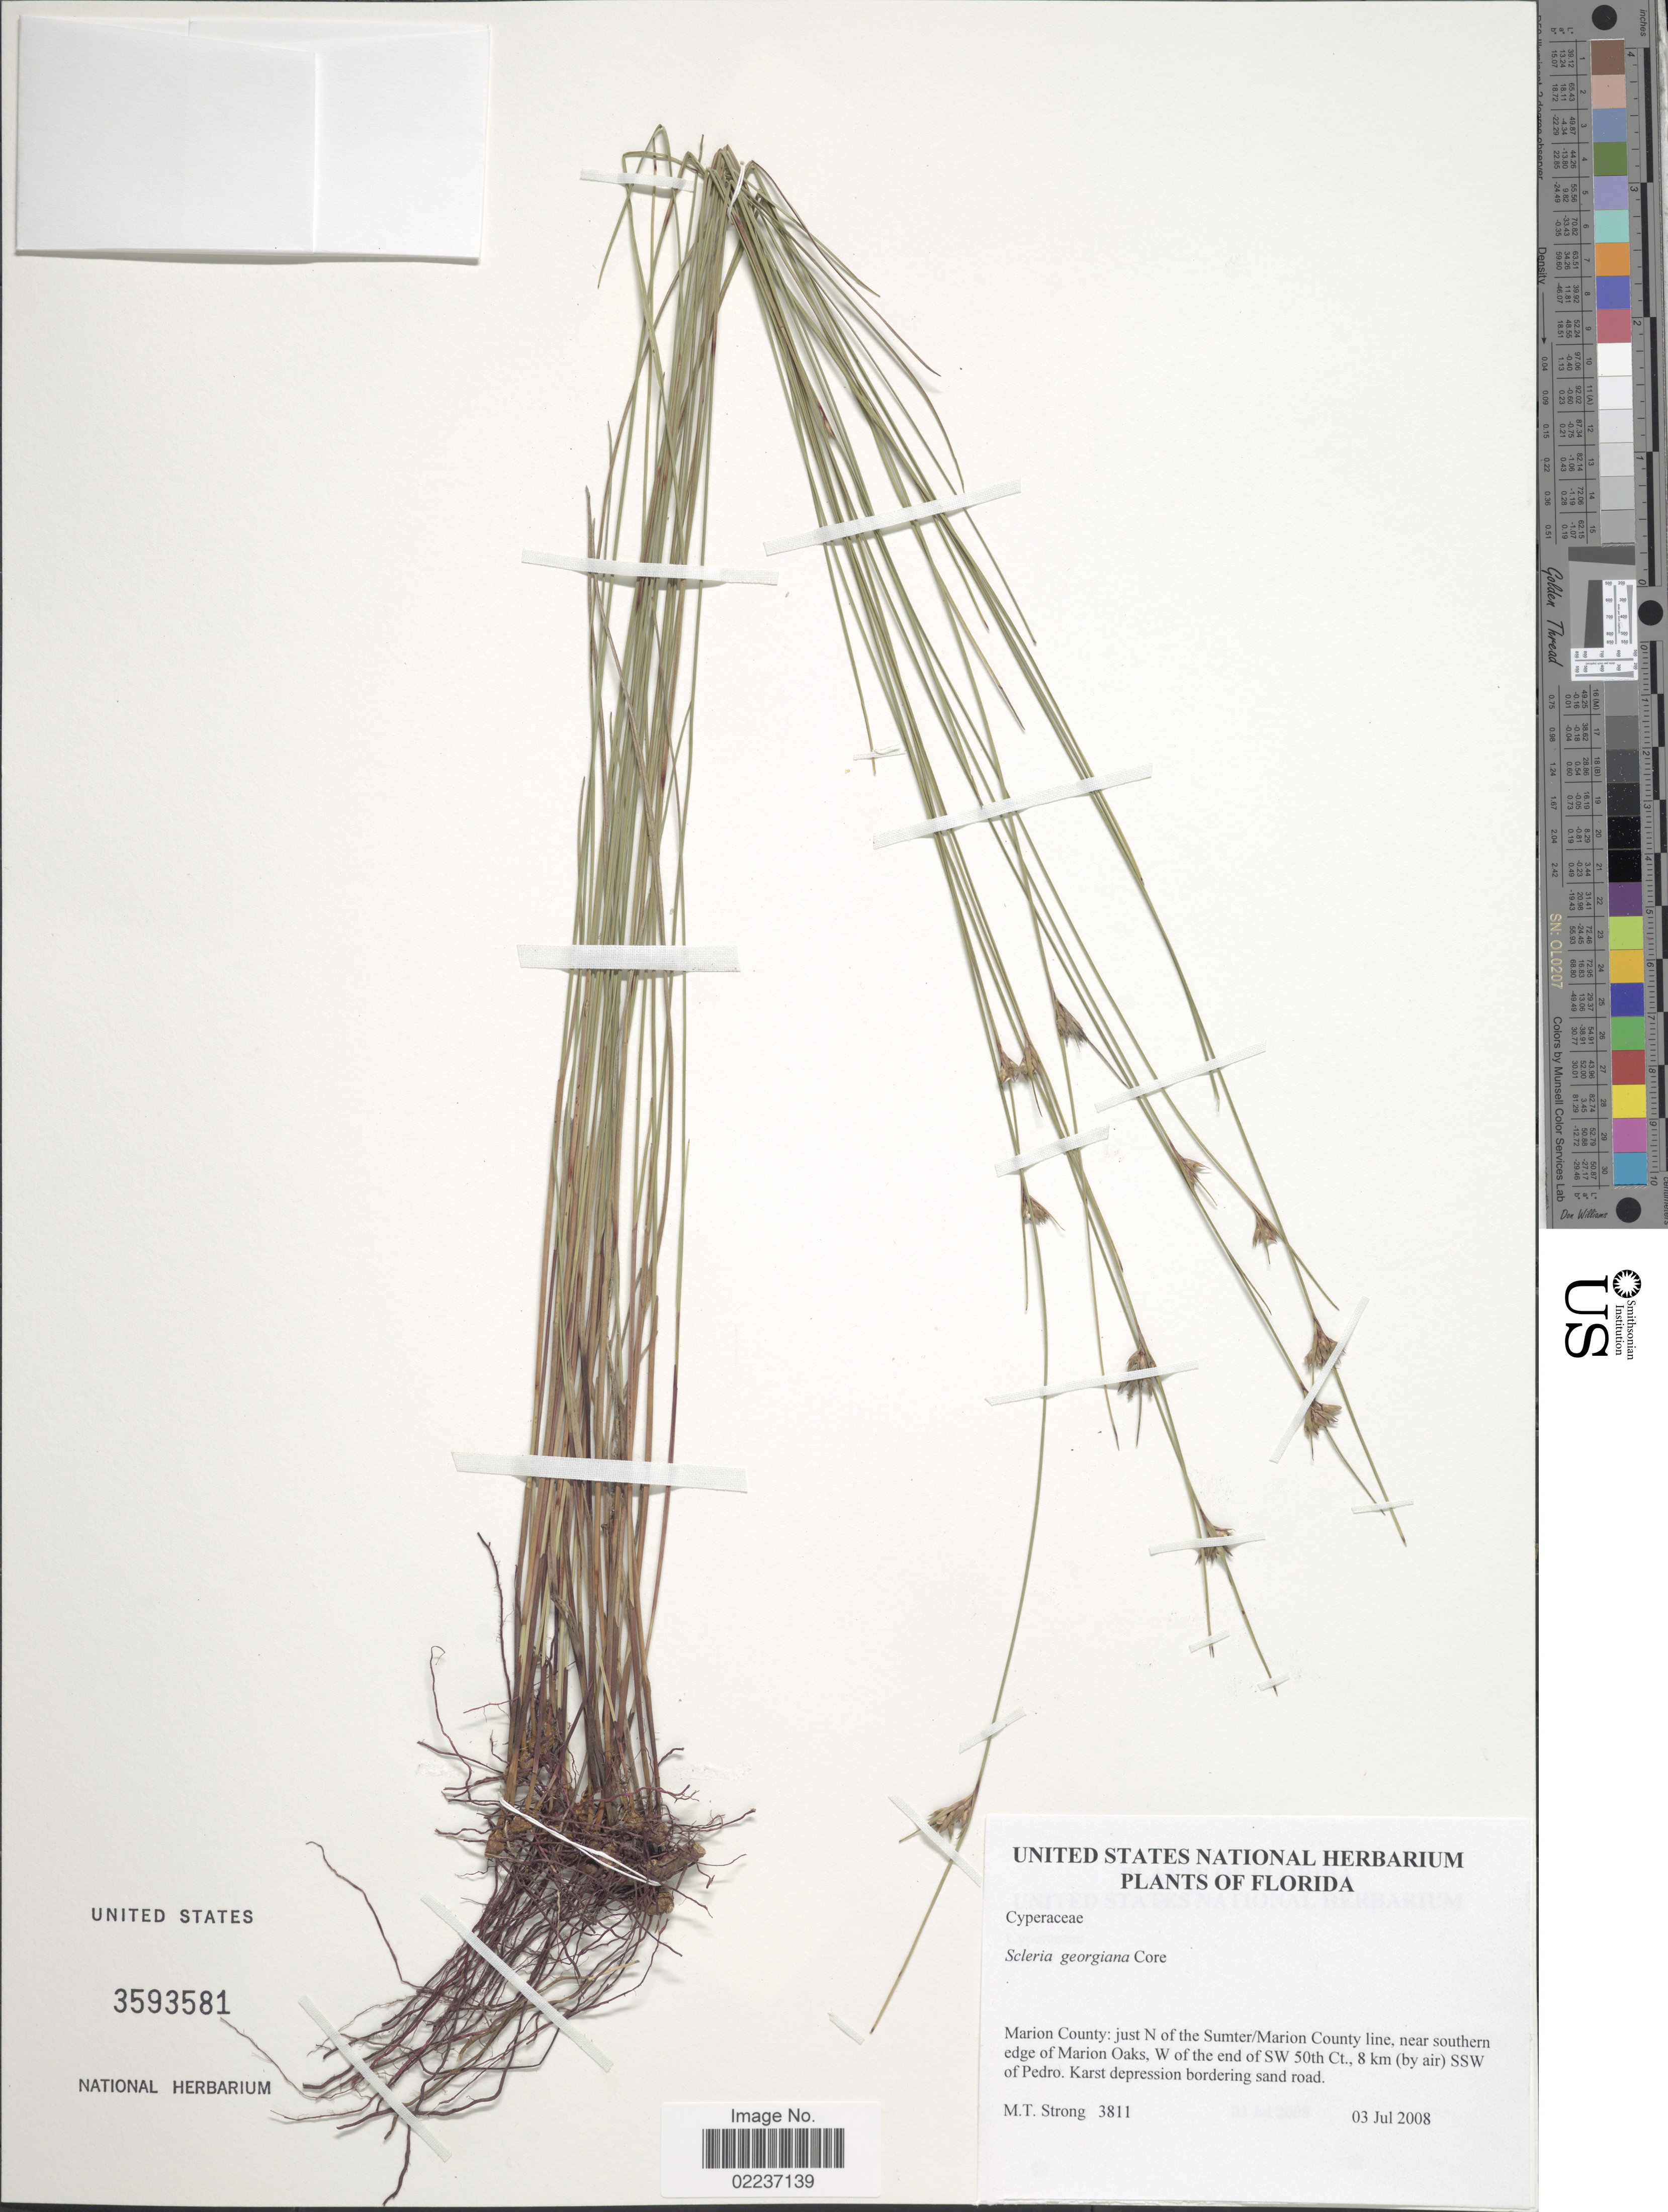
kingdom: Plantae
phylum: Tracheophyta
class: Liliopsida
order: Poales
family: Cyperaceae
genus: Scleria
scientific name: Scleria georgiana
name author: Core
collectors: M. T. Strong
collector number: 3811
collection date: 2008-07-03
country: United States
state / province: Florida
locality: Marion County: just N of the Sumter/ Marion County line, near southern edge of Marion Oaks, W of the end of SW Ct., 8 km (by air) SSW of Pedro, karst depression bordering sand road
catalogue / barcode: US 3593581